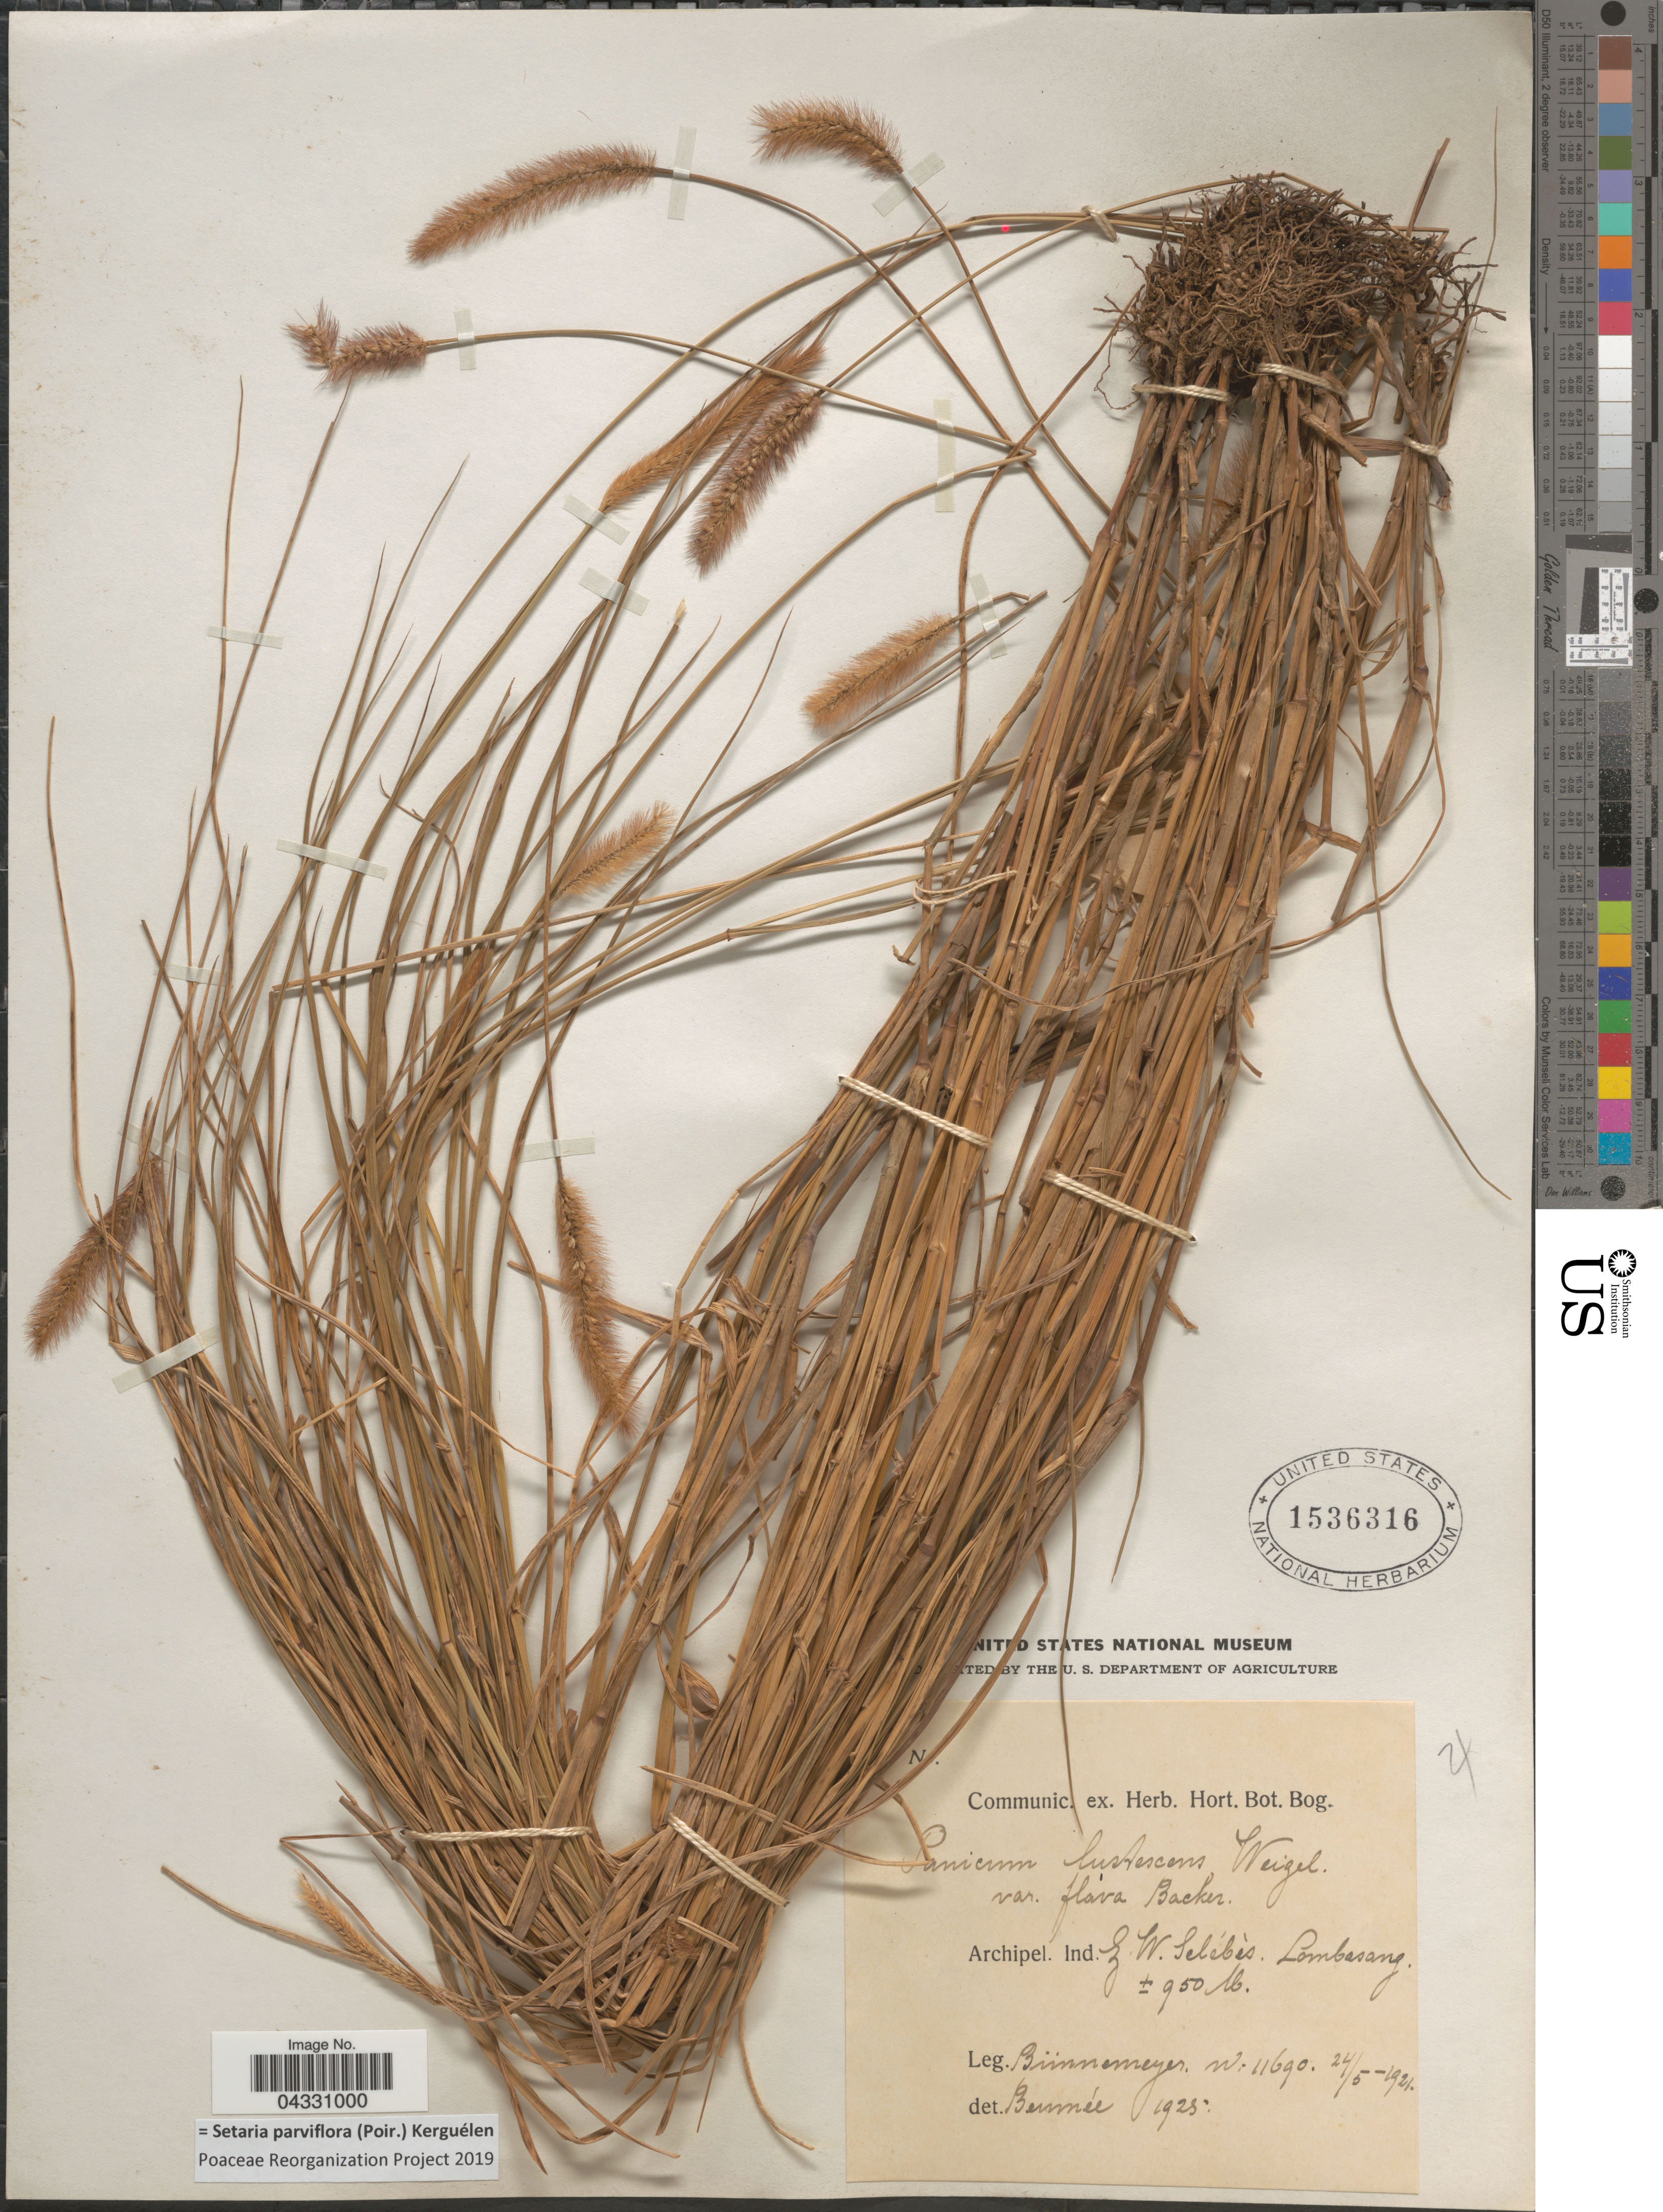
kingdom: Plantae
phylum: Tracheophyta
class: Liliopsida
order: Poales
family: Poaceae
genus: Setaria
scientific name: Setaria parviflora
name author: (Poir.) Kerguélen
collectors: Bunnemeyer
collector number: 11690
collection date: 1921-05-24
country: Indonesia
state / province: Sulawesi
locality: Archipel. Ind. S [interpreted].W. Selébès. Lombasang.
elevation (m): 950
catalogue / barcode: US 1536316